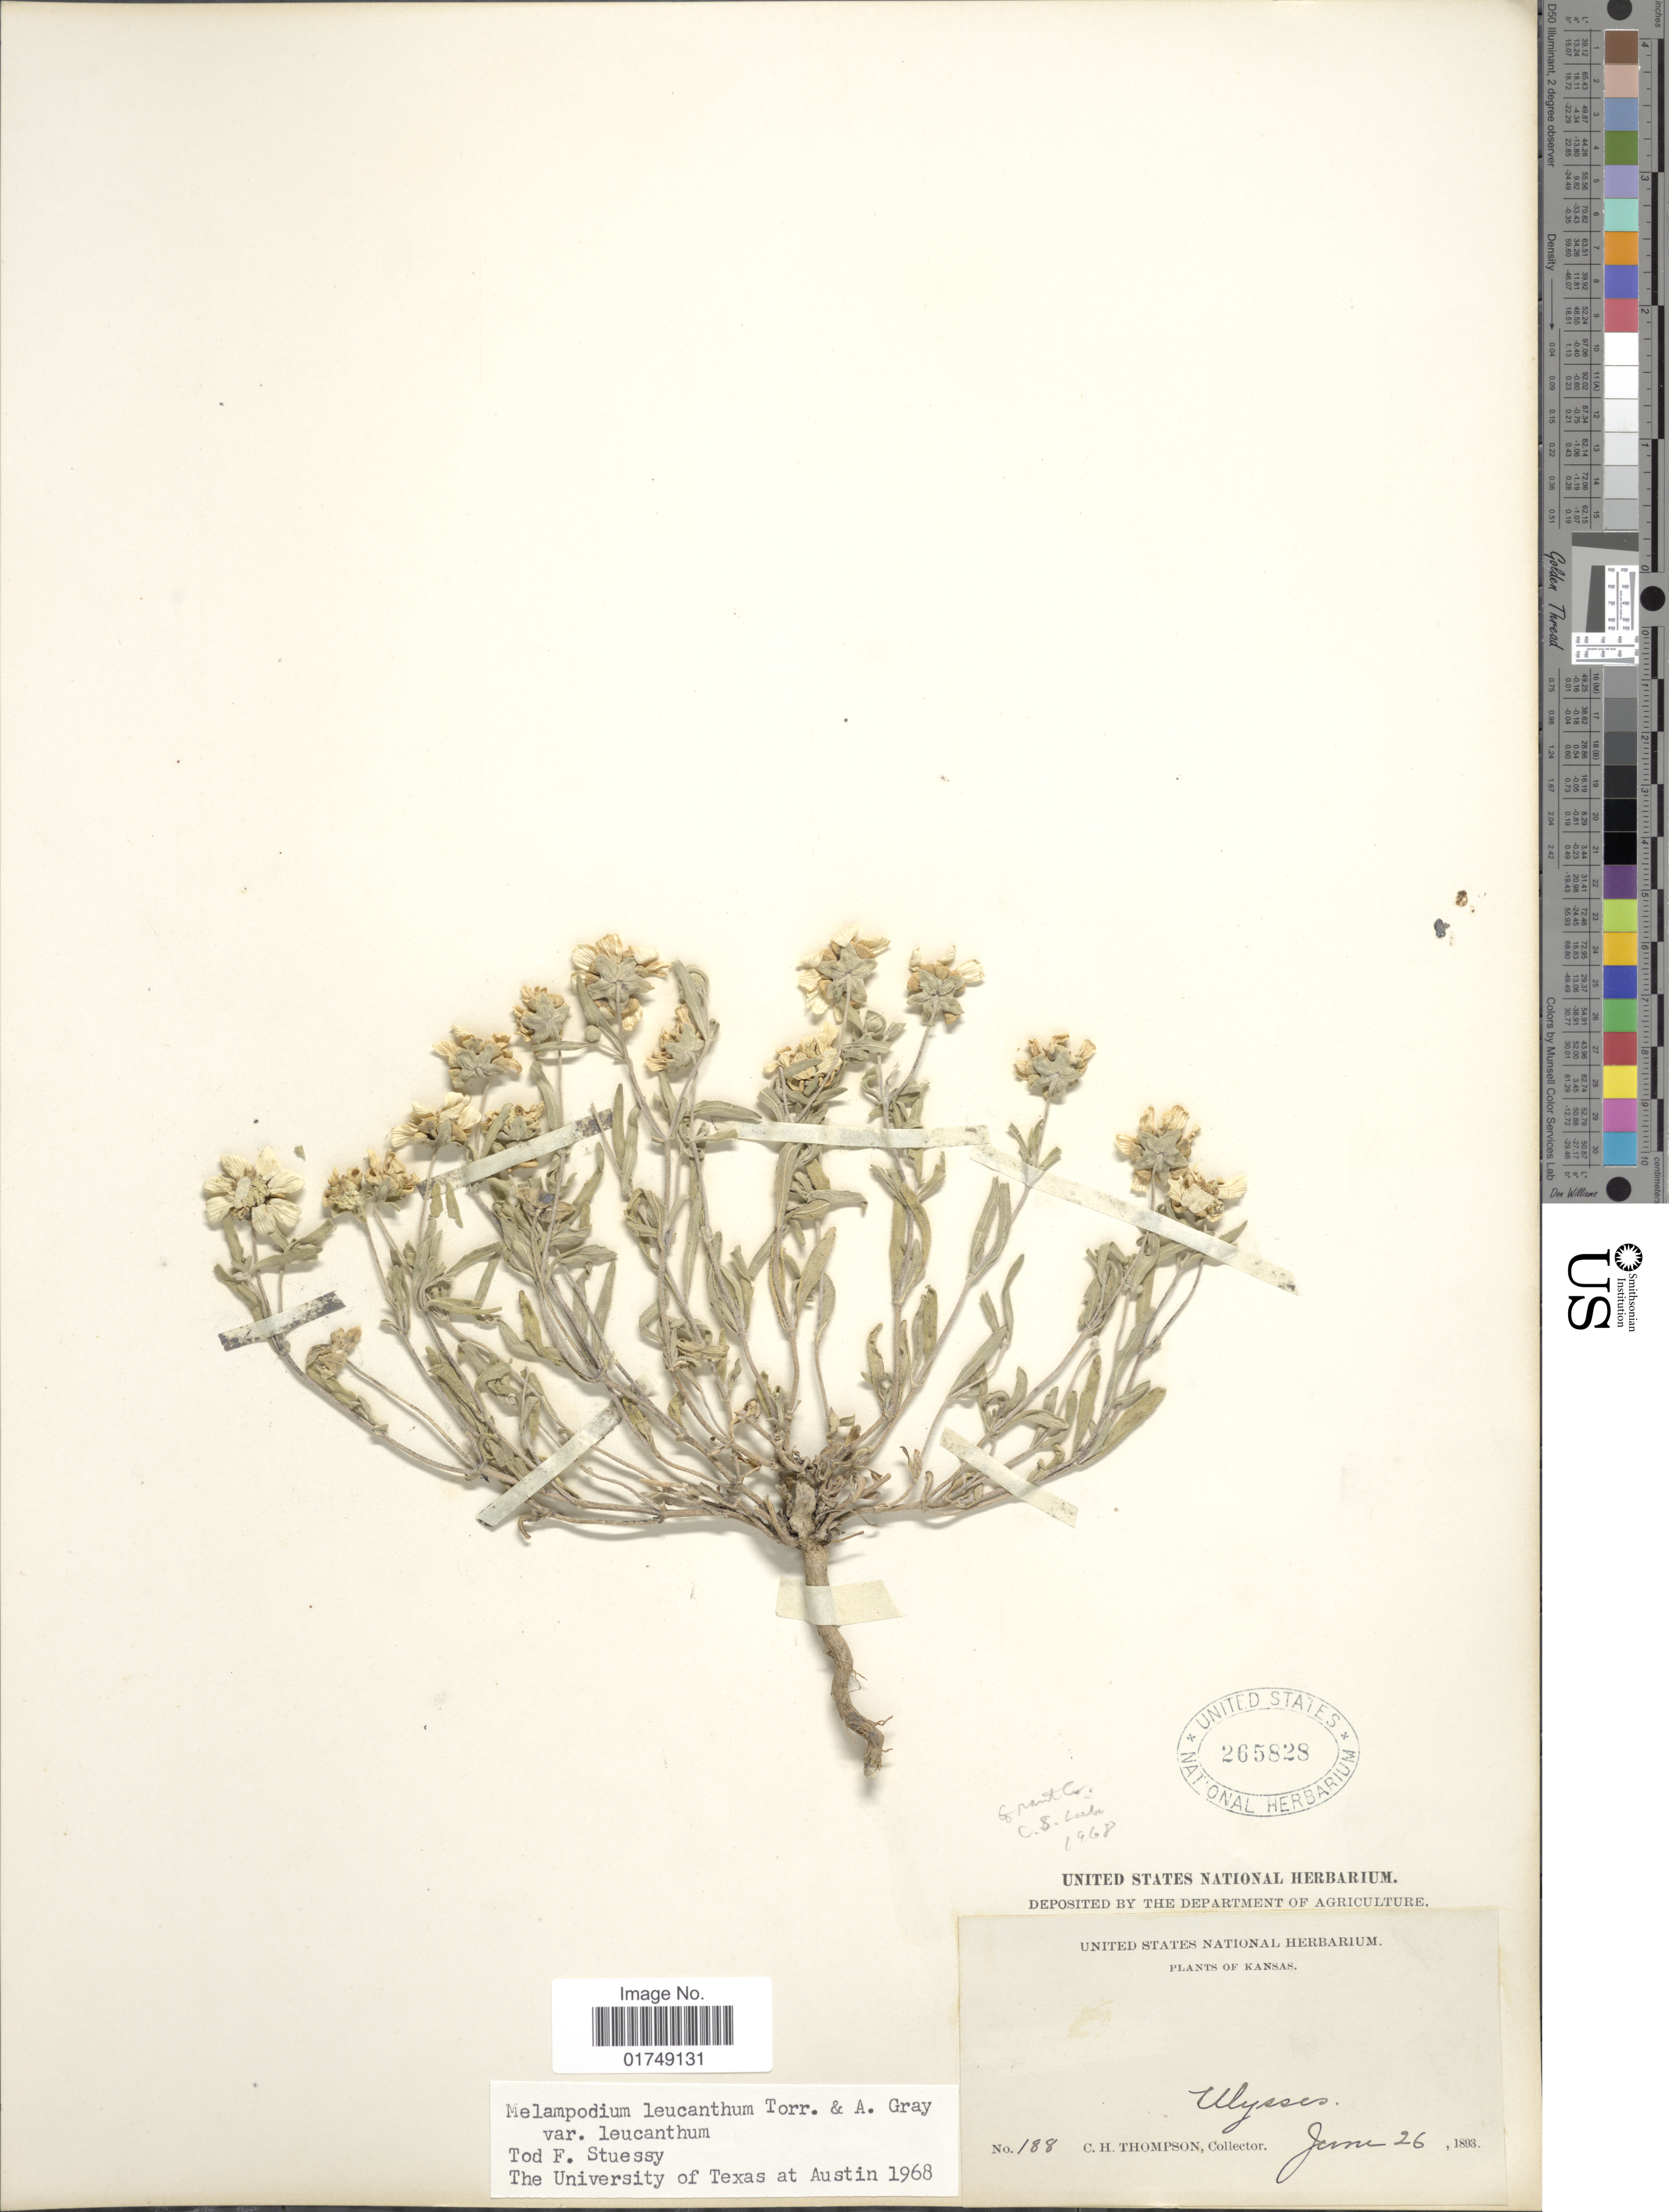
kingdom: Plantae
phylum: Tracheophyta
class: Magnoliopsida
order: Asterales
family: Asteraceae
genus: Melampodium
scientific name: Melampodium leucanthum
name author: Torr. & A. Gray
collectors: C. H. Thompson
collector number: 188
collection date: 1893-06-26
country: United States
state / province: Kansas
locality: Ulysses, Grant Co.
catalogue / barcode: US 265828